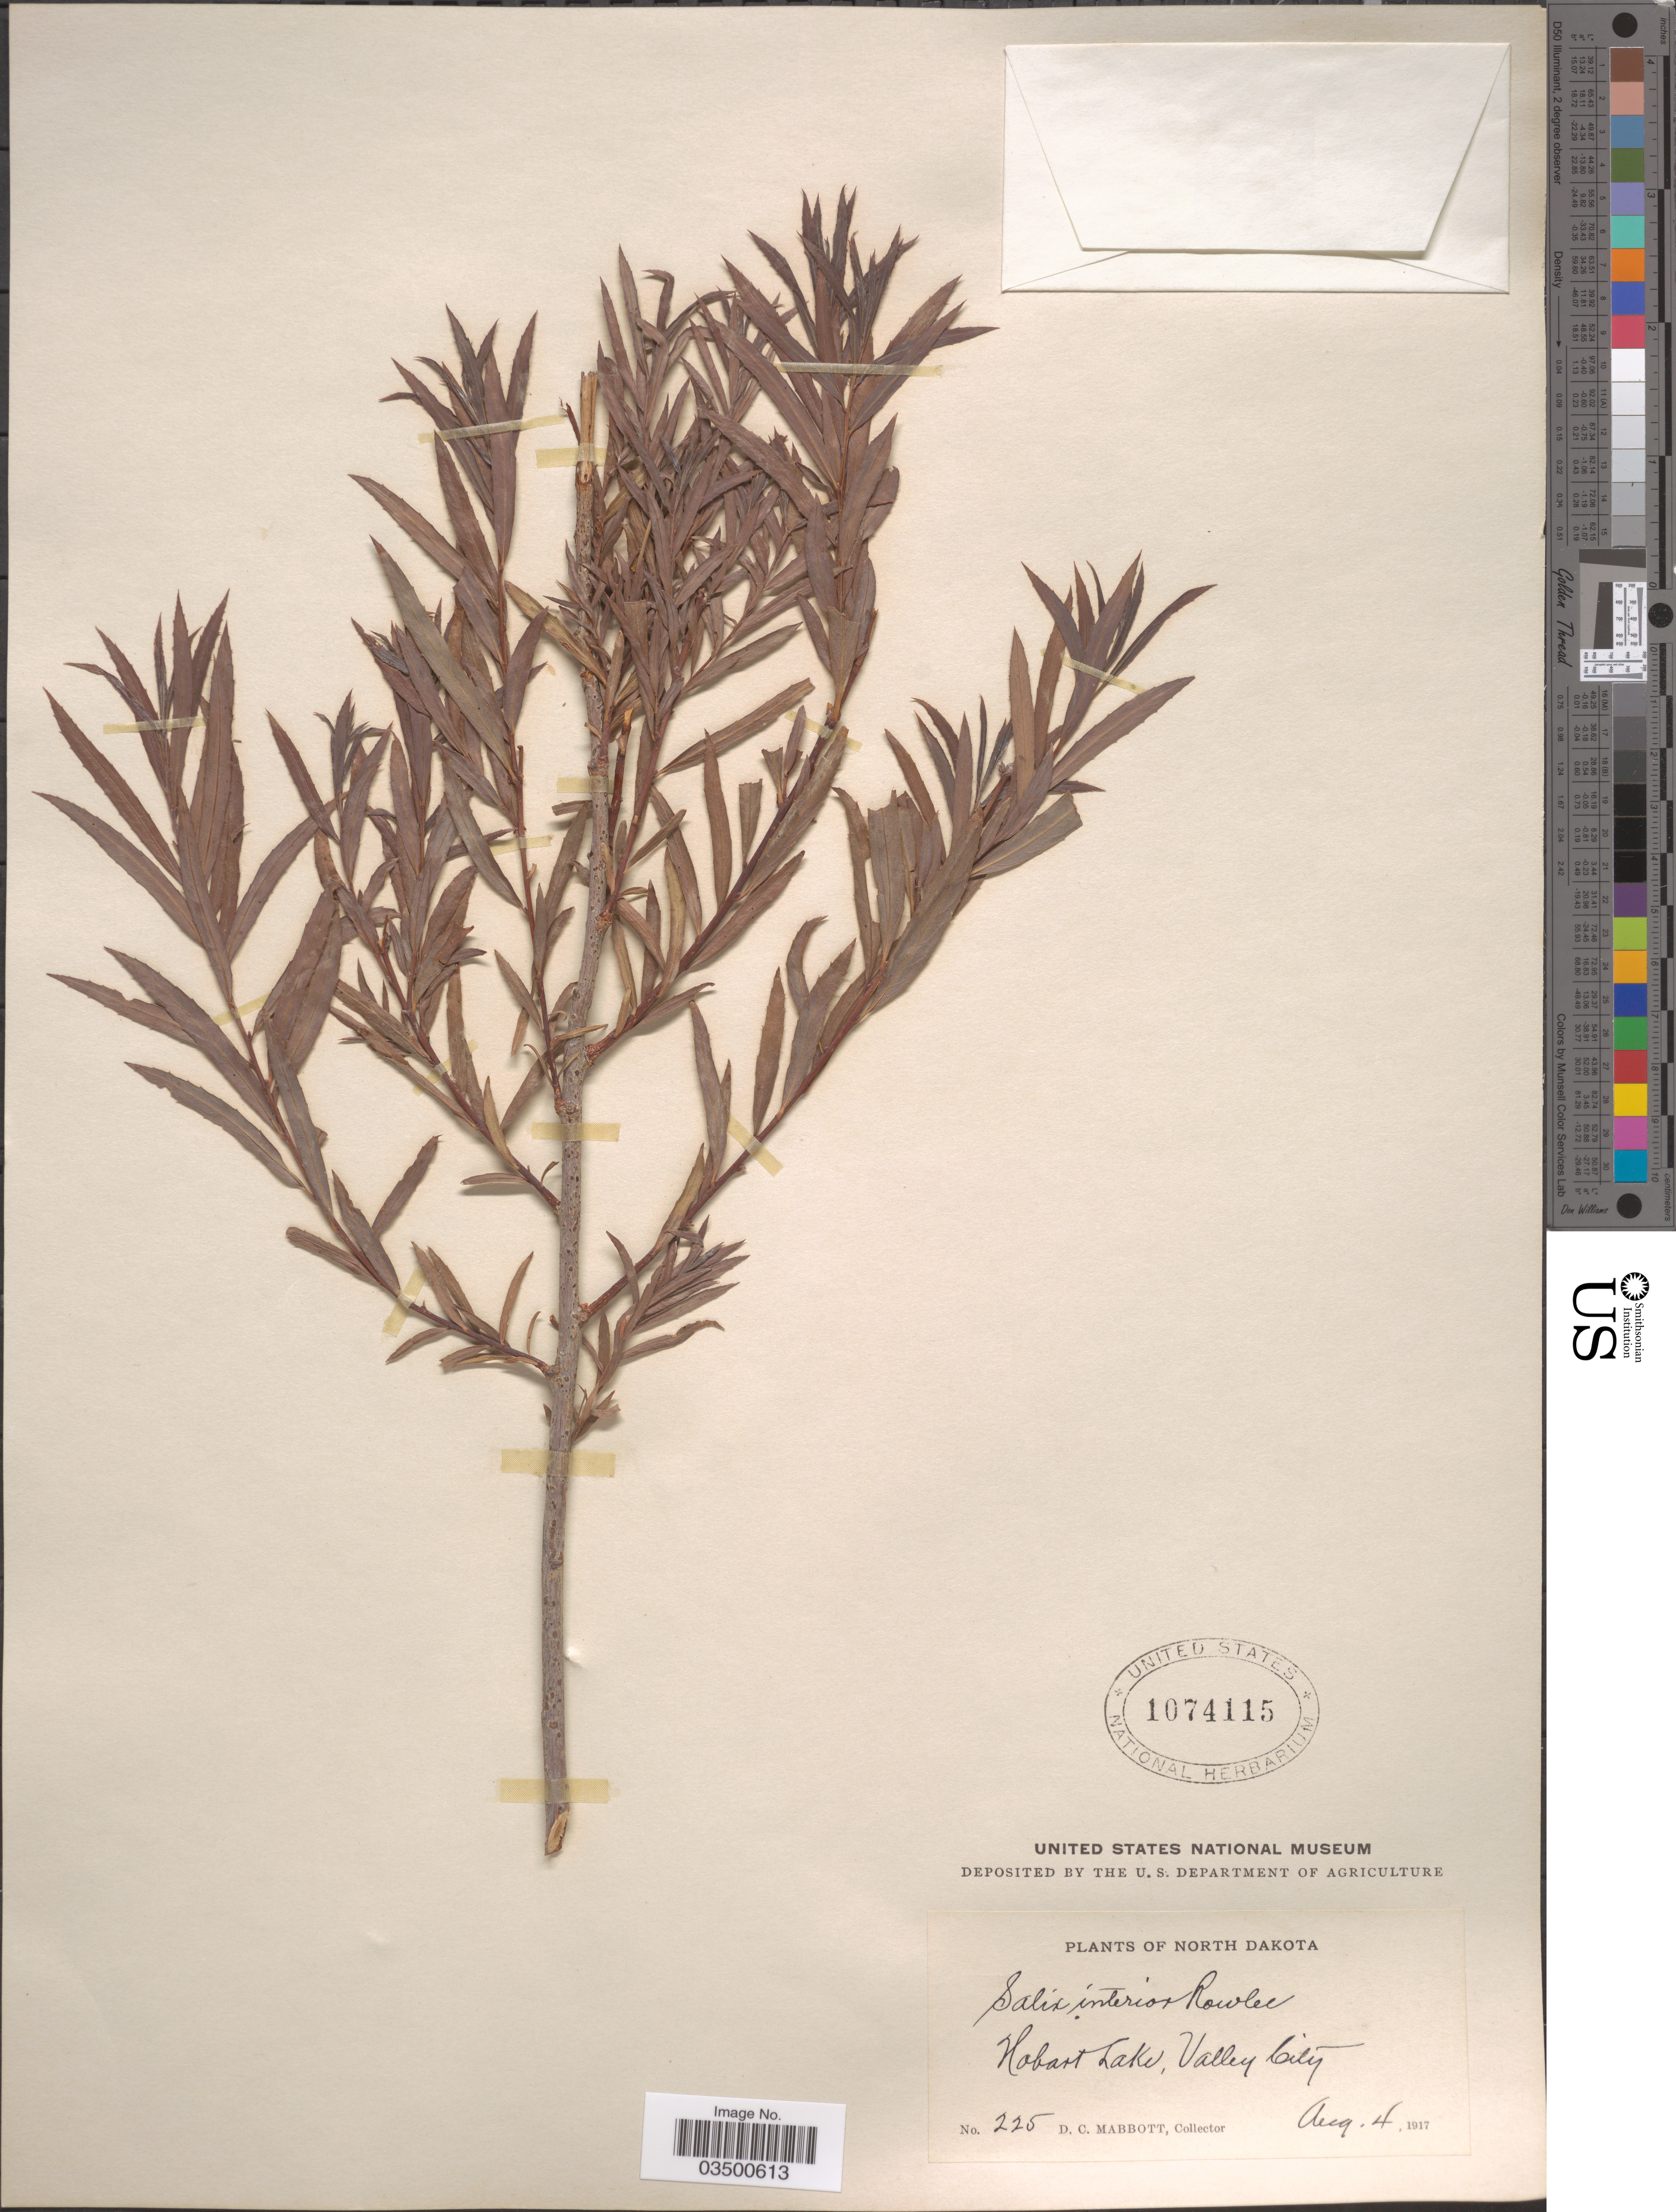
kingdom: Plantae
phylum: Tracheophyta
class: Magnoliopsida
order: Malpighiales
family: Salicaceae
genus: Salix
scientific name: Salix interior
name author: Rowlee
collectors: D. Mabbott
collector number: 225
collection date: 1917-08-04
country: United States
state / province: North Dakota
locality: Hobart Lake, Valley City.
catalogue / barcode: US 1074115